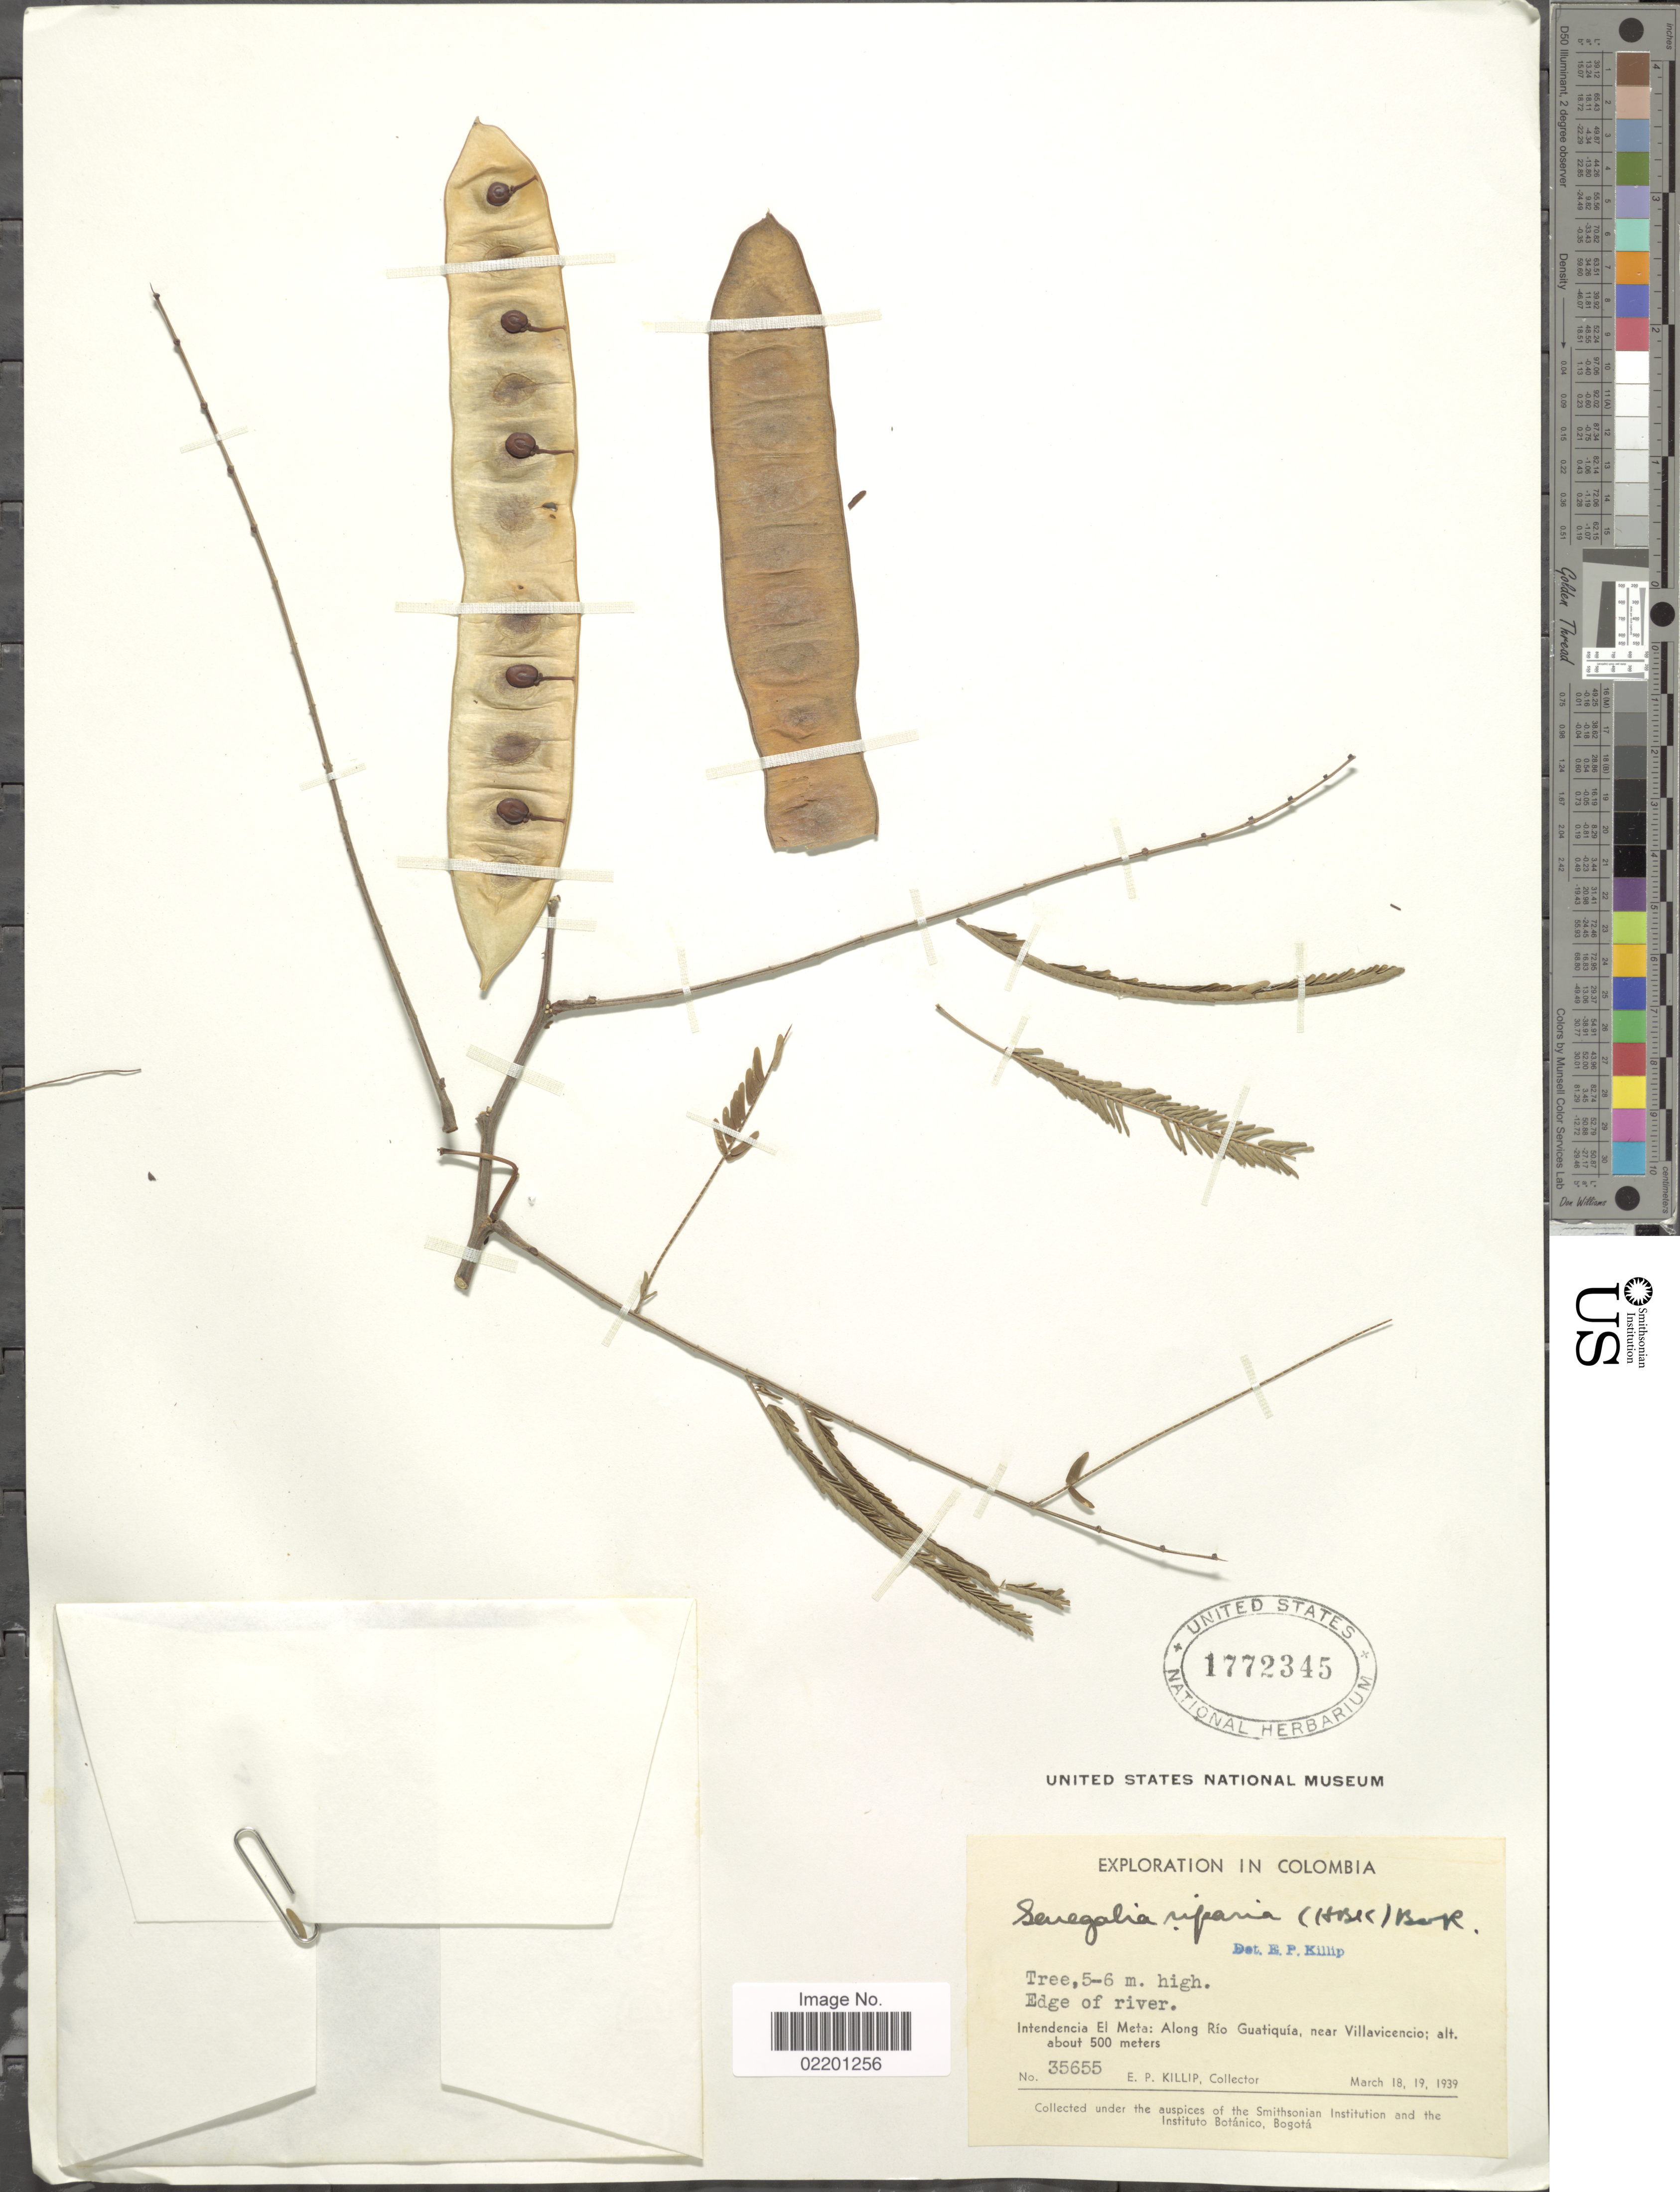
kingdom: Plantae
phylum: Tracheophyta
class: Magnoliopsida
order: Fabales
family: Fabaceae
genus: Senegalia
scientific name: Senegalia riparia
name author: (Kunth) Britton & Rose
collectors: E. P. Killip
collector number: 35655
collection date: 1939-03-18/1939-03-19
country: Colombia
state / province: Meta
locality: Intendencia El Meta: Along Rio Guatiquia, near Villavicencio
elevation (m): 500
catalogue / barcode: US 1772345